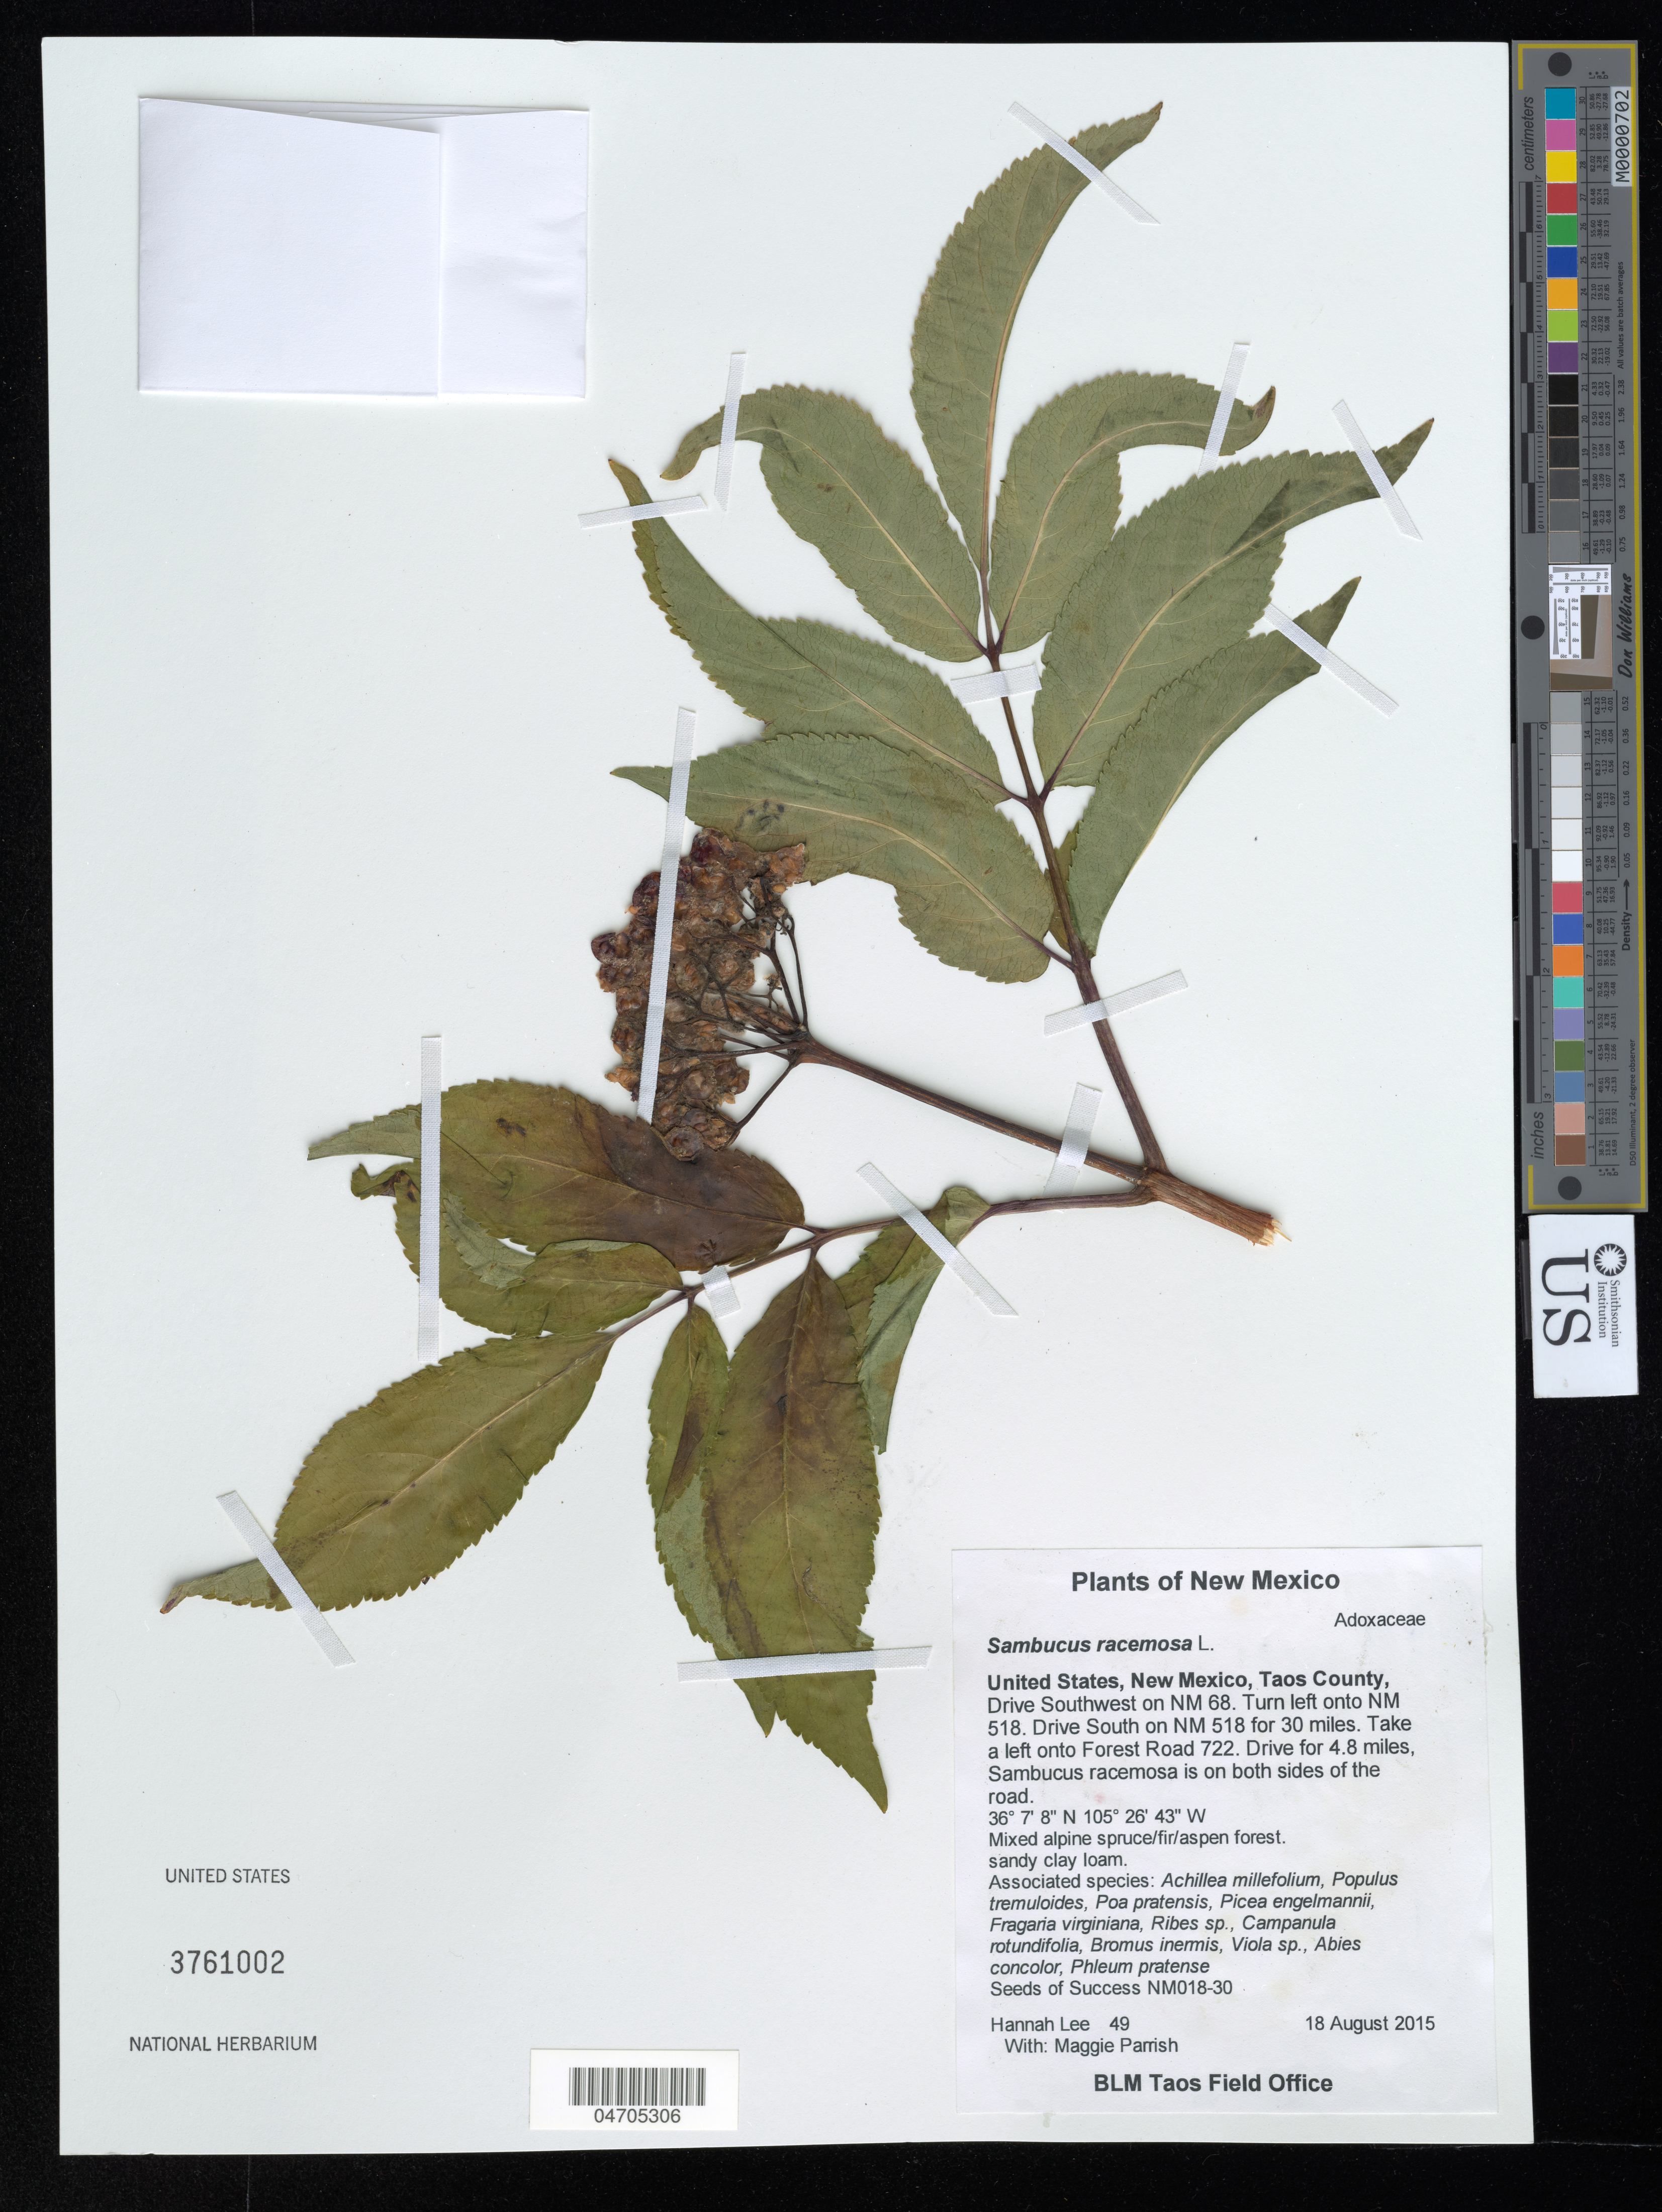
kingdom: Plantae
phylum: Tracheophyta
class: Magnoliopsida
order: Dipsacales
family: Viburnaceae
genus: Sambucus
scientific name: Sambucus racemosa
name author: L.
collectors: H. Lee & M. Parrish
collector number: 49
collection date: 2015-08-18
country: United States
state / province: New Mexico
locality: Taos County, Drive Southwest on NM 68. Turn left onto NM 518. Drive South on NM 518 for 30 miles. Take a left onto Forest Road 722. Drive for 4.8 miles, Sambucus racemosa is on both sides of the road.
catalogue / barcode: US 3761002